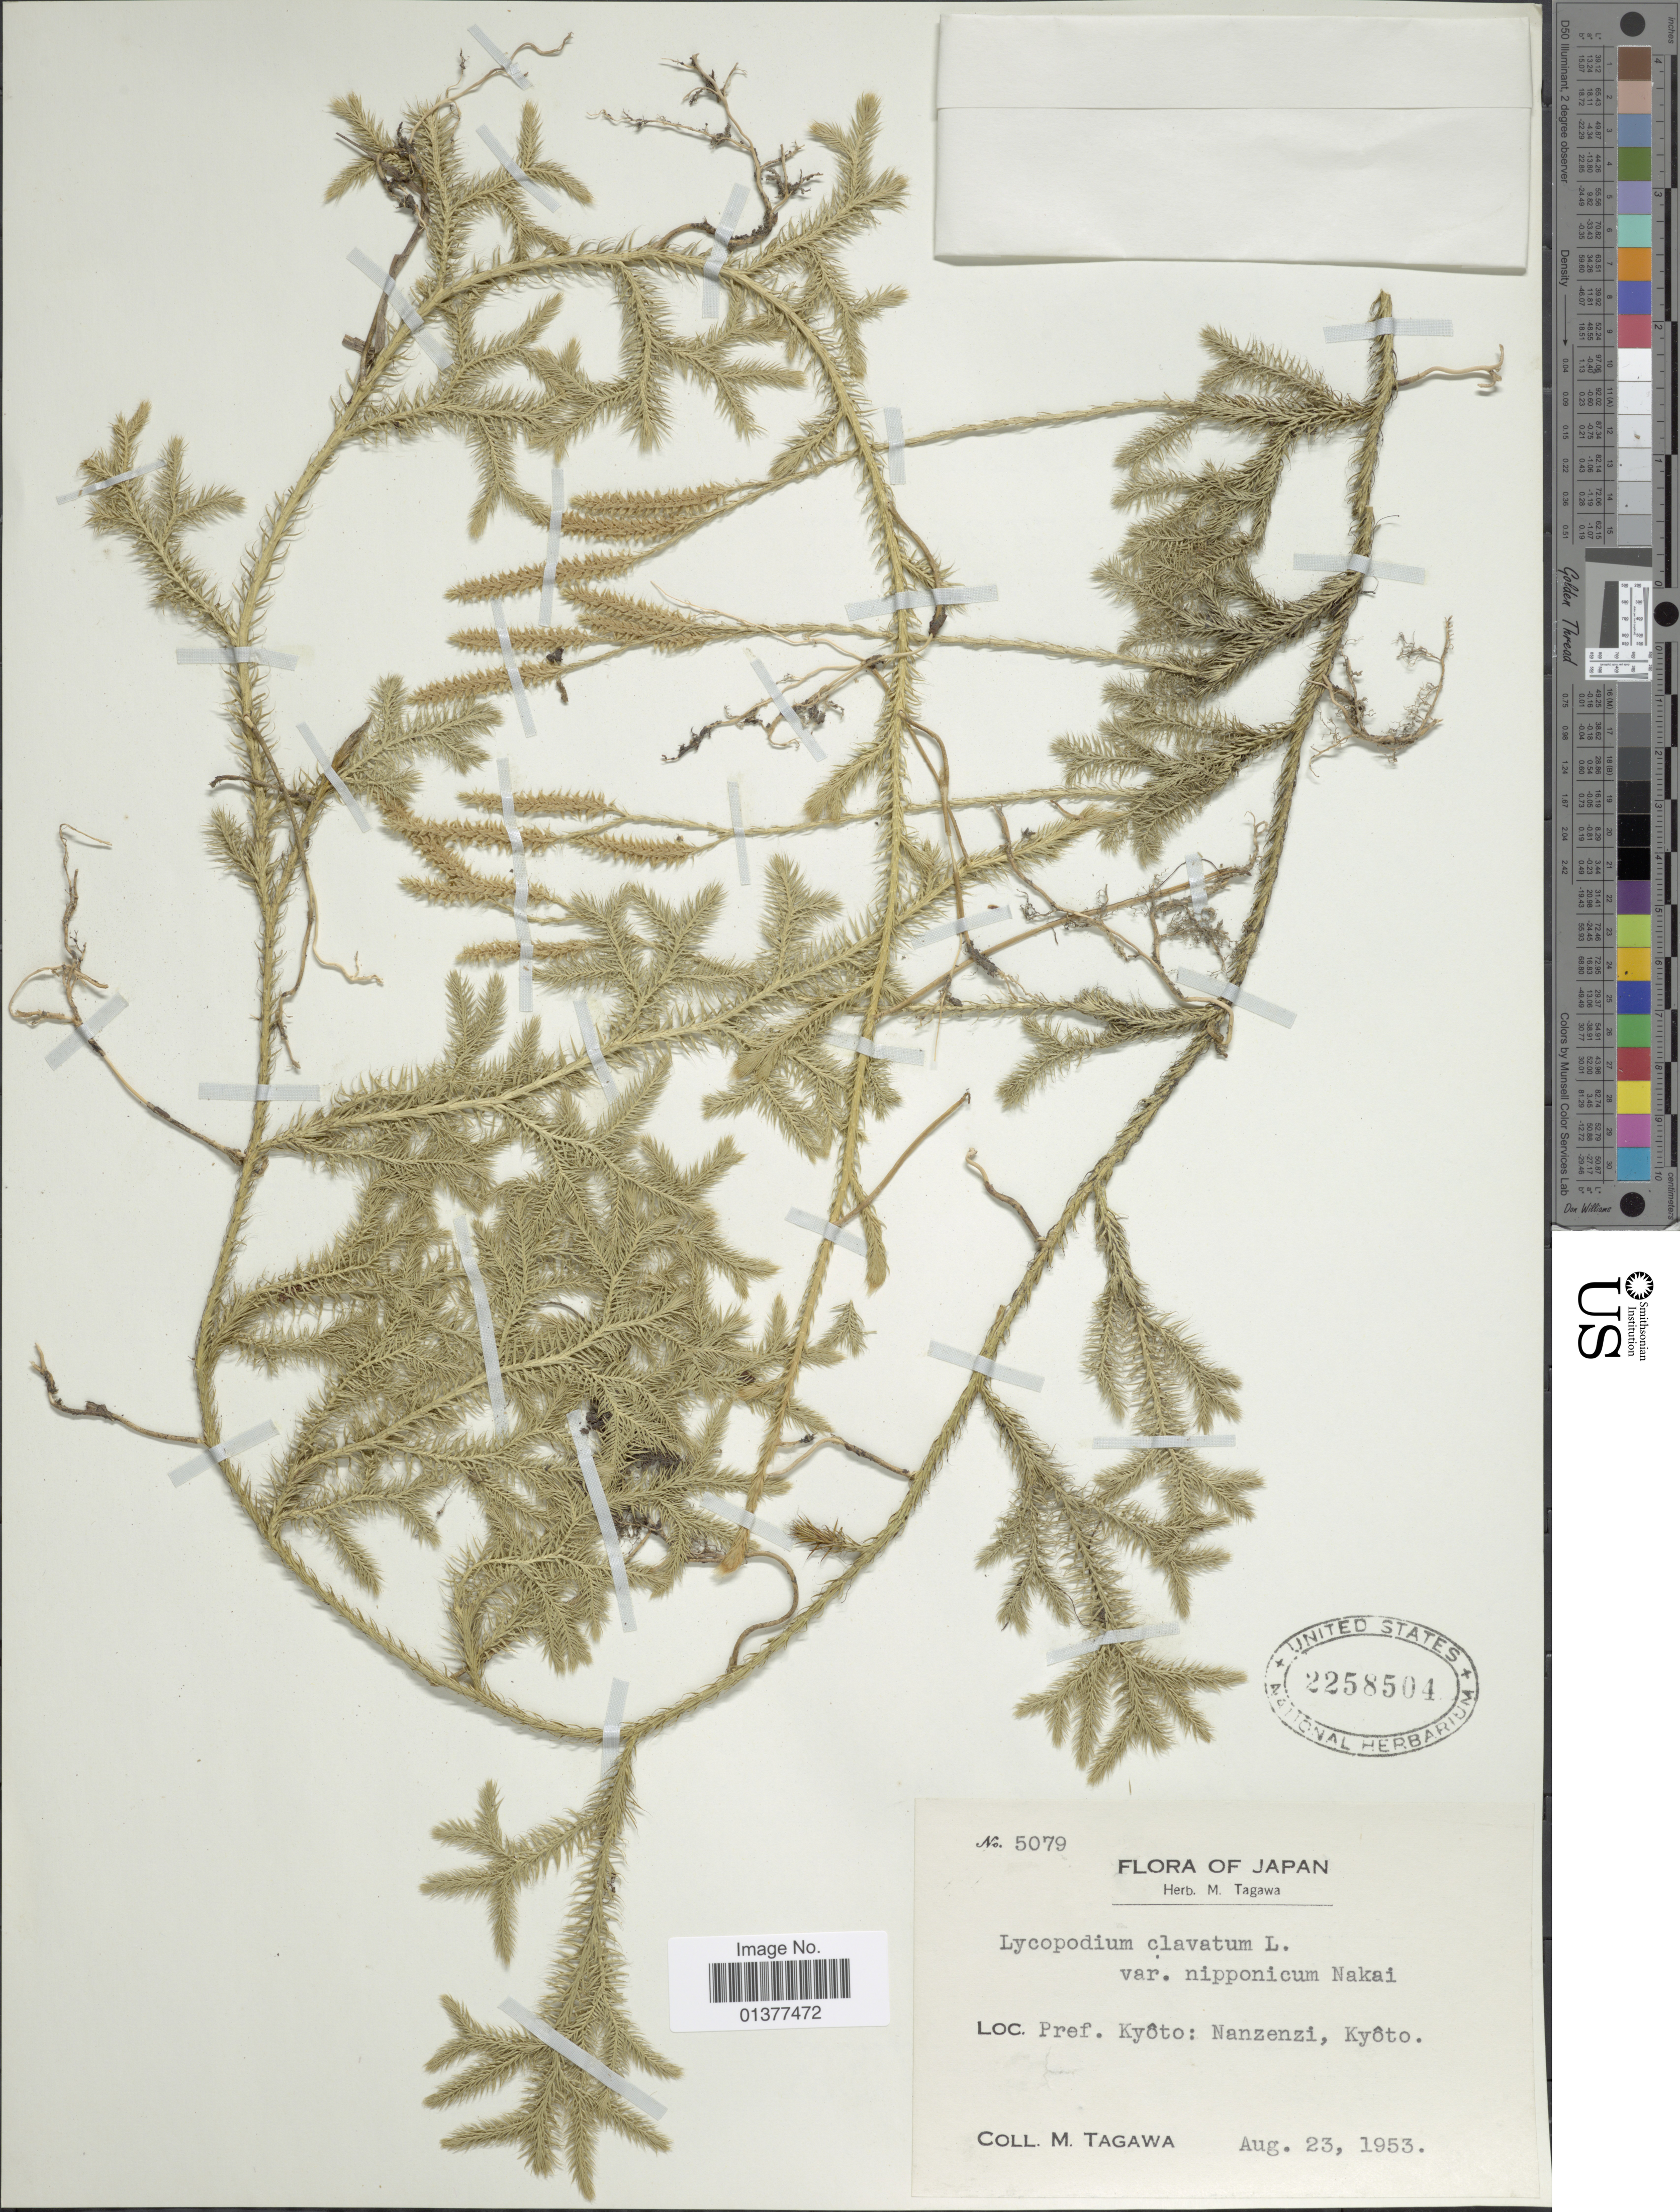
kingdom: Plantae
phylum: Tracheophyta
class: Lycopodiopsida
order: Lycopodiales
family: Lycopodiaceae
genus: Lycopodium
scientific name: Lycopodium clavatum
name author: L.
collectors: M. Tagawa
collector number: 5079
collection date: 1953-08-23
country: Japan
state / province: Kyoto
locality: Nanzenzi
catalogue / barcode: US 2258504